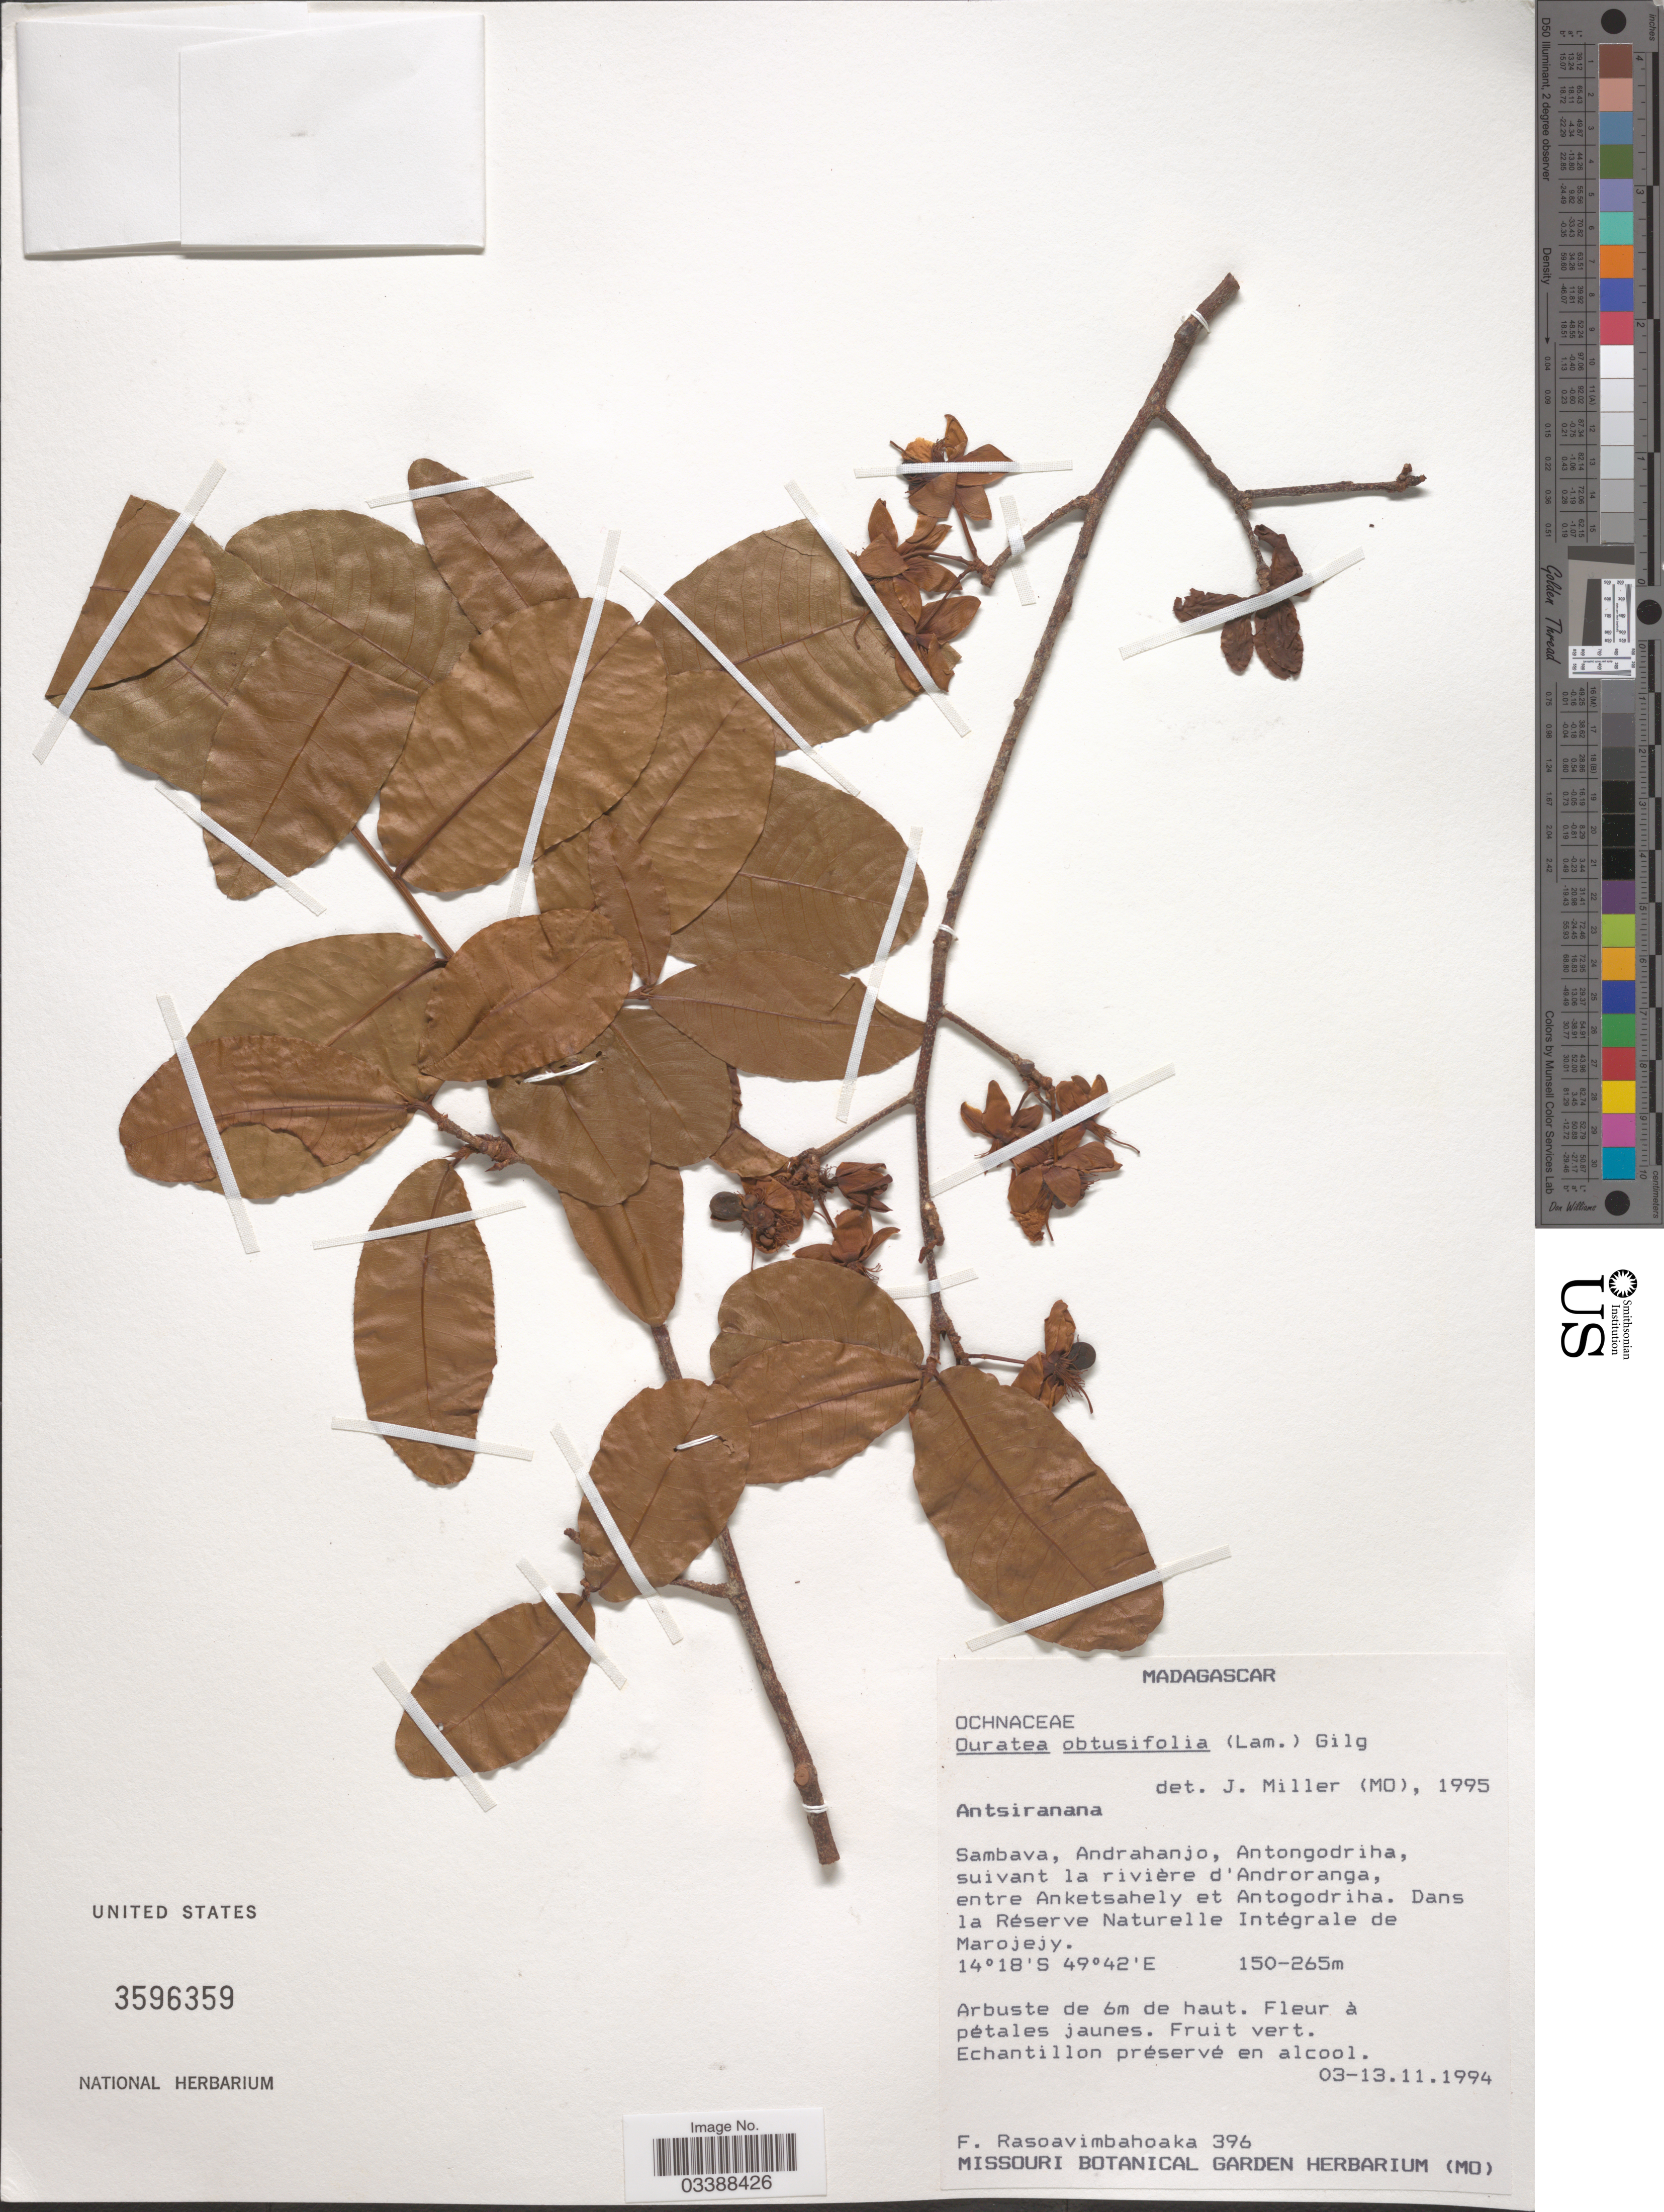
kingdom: Plantae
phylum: Tracheophyta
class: Magnoliopsida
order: Malpighiales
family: Ochnaceae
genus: Ouratea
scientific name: Ouratea obtusifolia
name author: (Lam.) Gilg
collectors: F. Rasoavimbahoaka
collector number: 396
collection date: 1994-11-03/1994-11-13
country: Madagascar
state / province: Sava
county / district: Sambava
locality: Sambava, Andrahanjo, Antongodriha, suivant la rivière d'Androranga, entre Anketsahely et Antogodriha. Dans la Réserve Naturelle Intégrale de Marojejy.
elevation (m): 150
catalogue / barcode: US 3596359